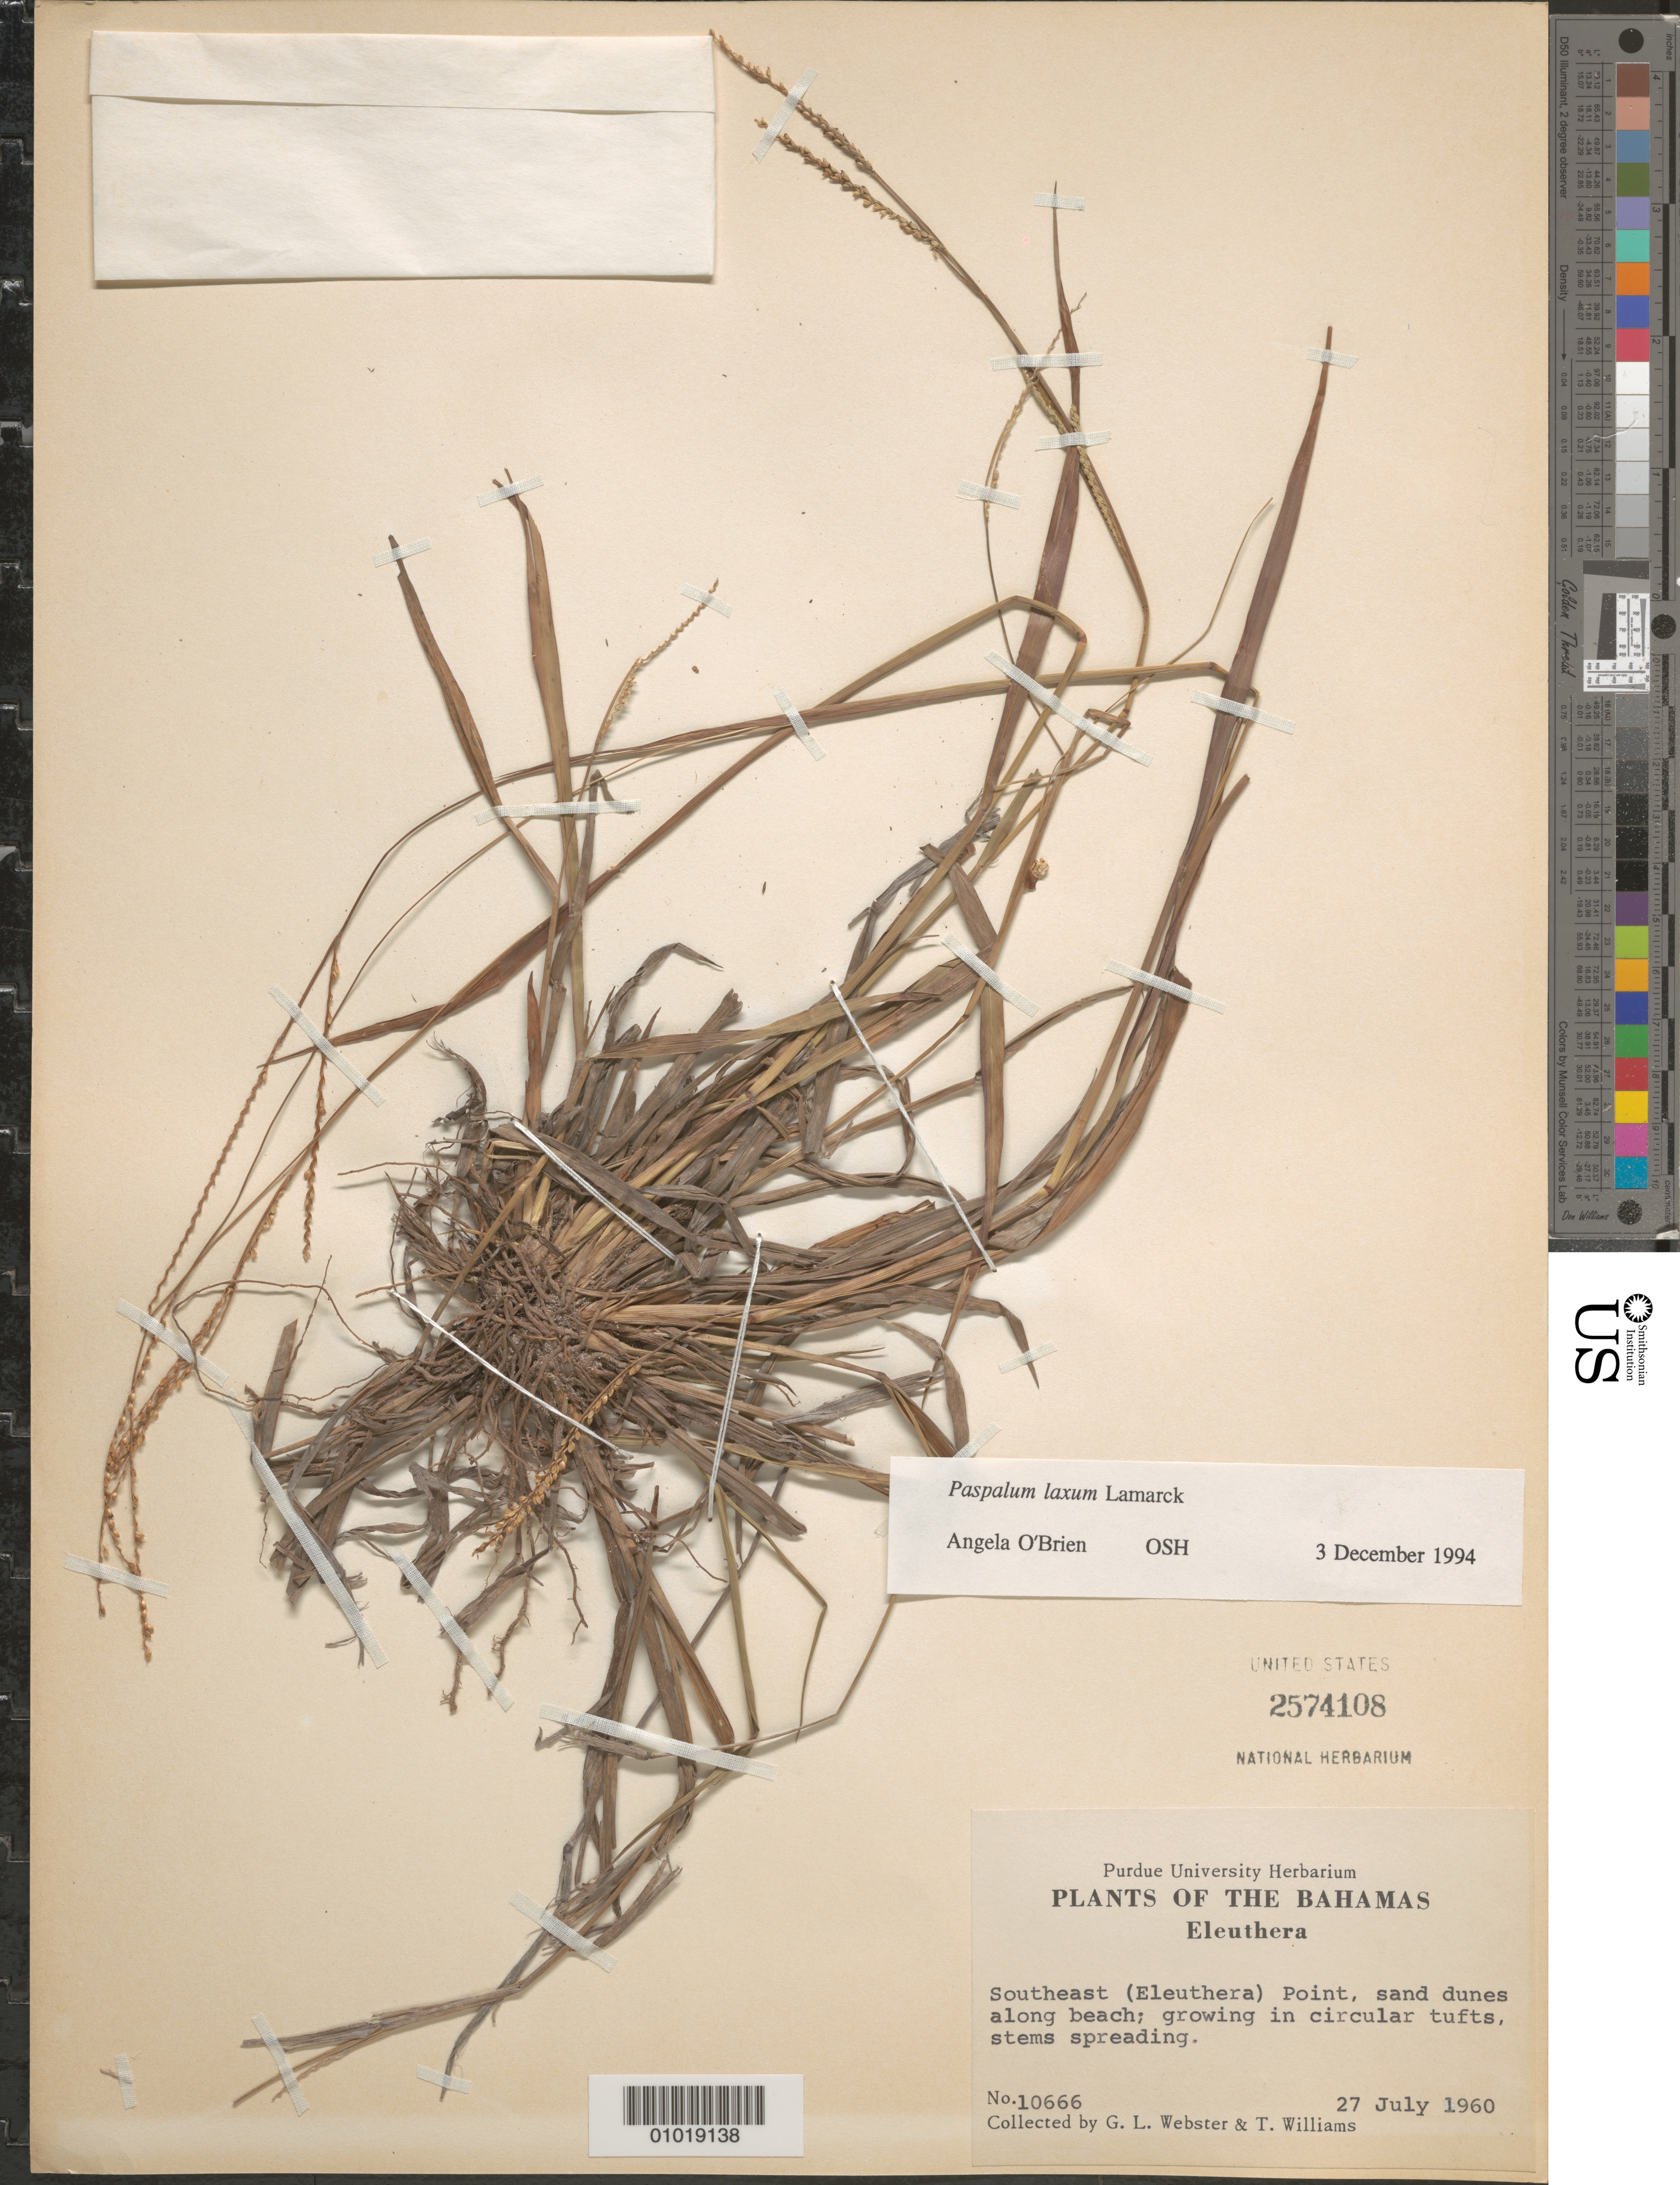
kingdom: Plantae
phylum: Tracheophyta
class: Liliopsida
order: Poales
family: Poaceae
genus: Paspalum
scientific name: Paspalum laxum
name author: Lam.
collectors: G. L. Webster & T. Williams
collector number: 10666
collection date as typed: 27 Jul 1960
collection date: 1960-07-27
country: Bahamas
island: Eleuthera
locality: SE (Eleuthera) Point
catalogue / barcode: US 2574108